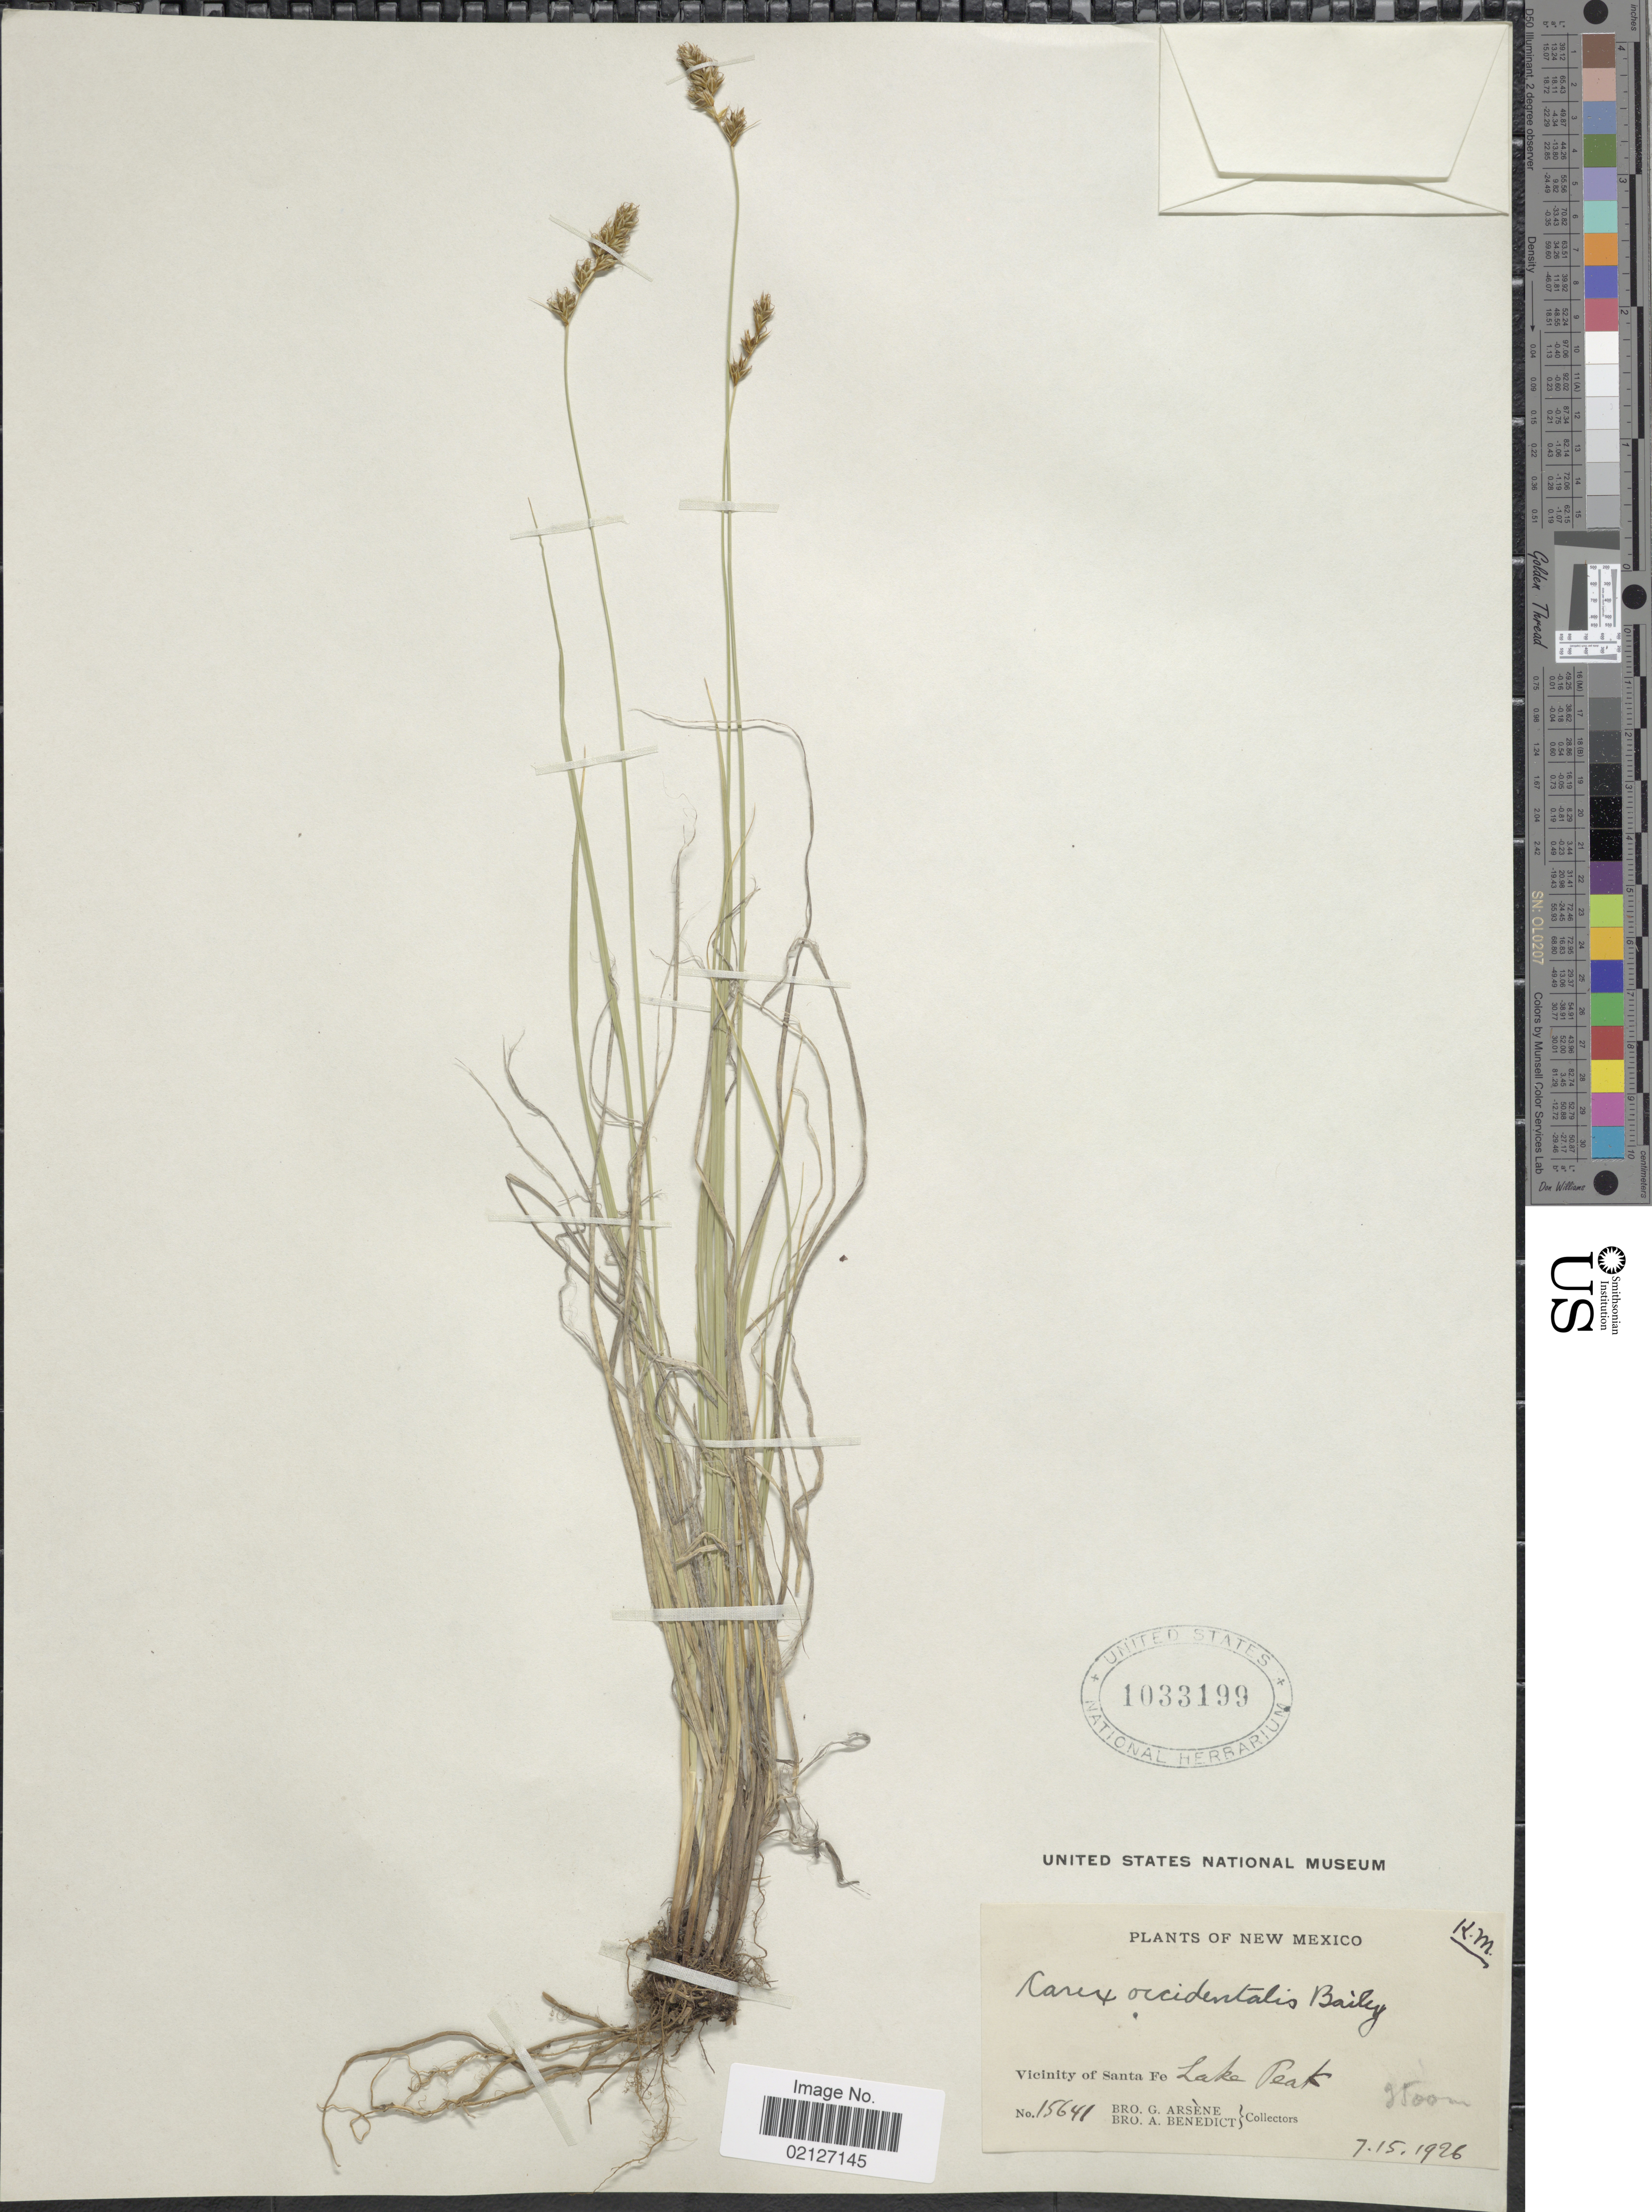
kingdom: Plantae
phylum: Tracheophyta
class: Liliopsida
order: Poales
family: Cyperaceae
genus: Carex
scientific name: Carex occidentalis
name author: L.H. Bailey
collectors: Bro. G. Arsène & Bro. A. Benedict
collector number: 15641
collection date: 1926-07-15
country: United States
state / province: New Mexico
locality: Vicinity of Santa Fe Lake Peak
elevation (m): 3500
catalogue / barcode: US 1033199